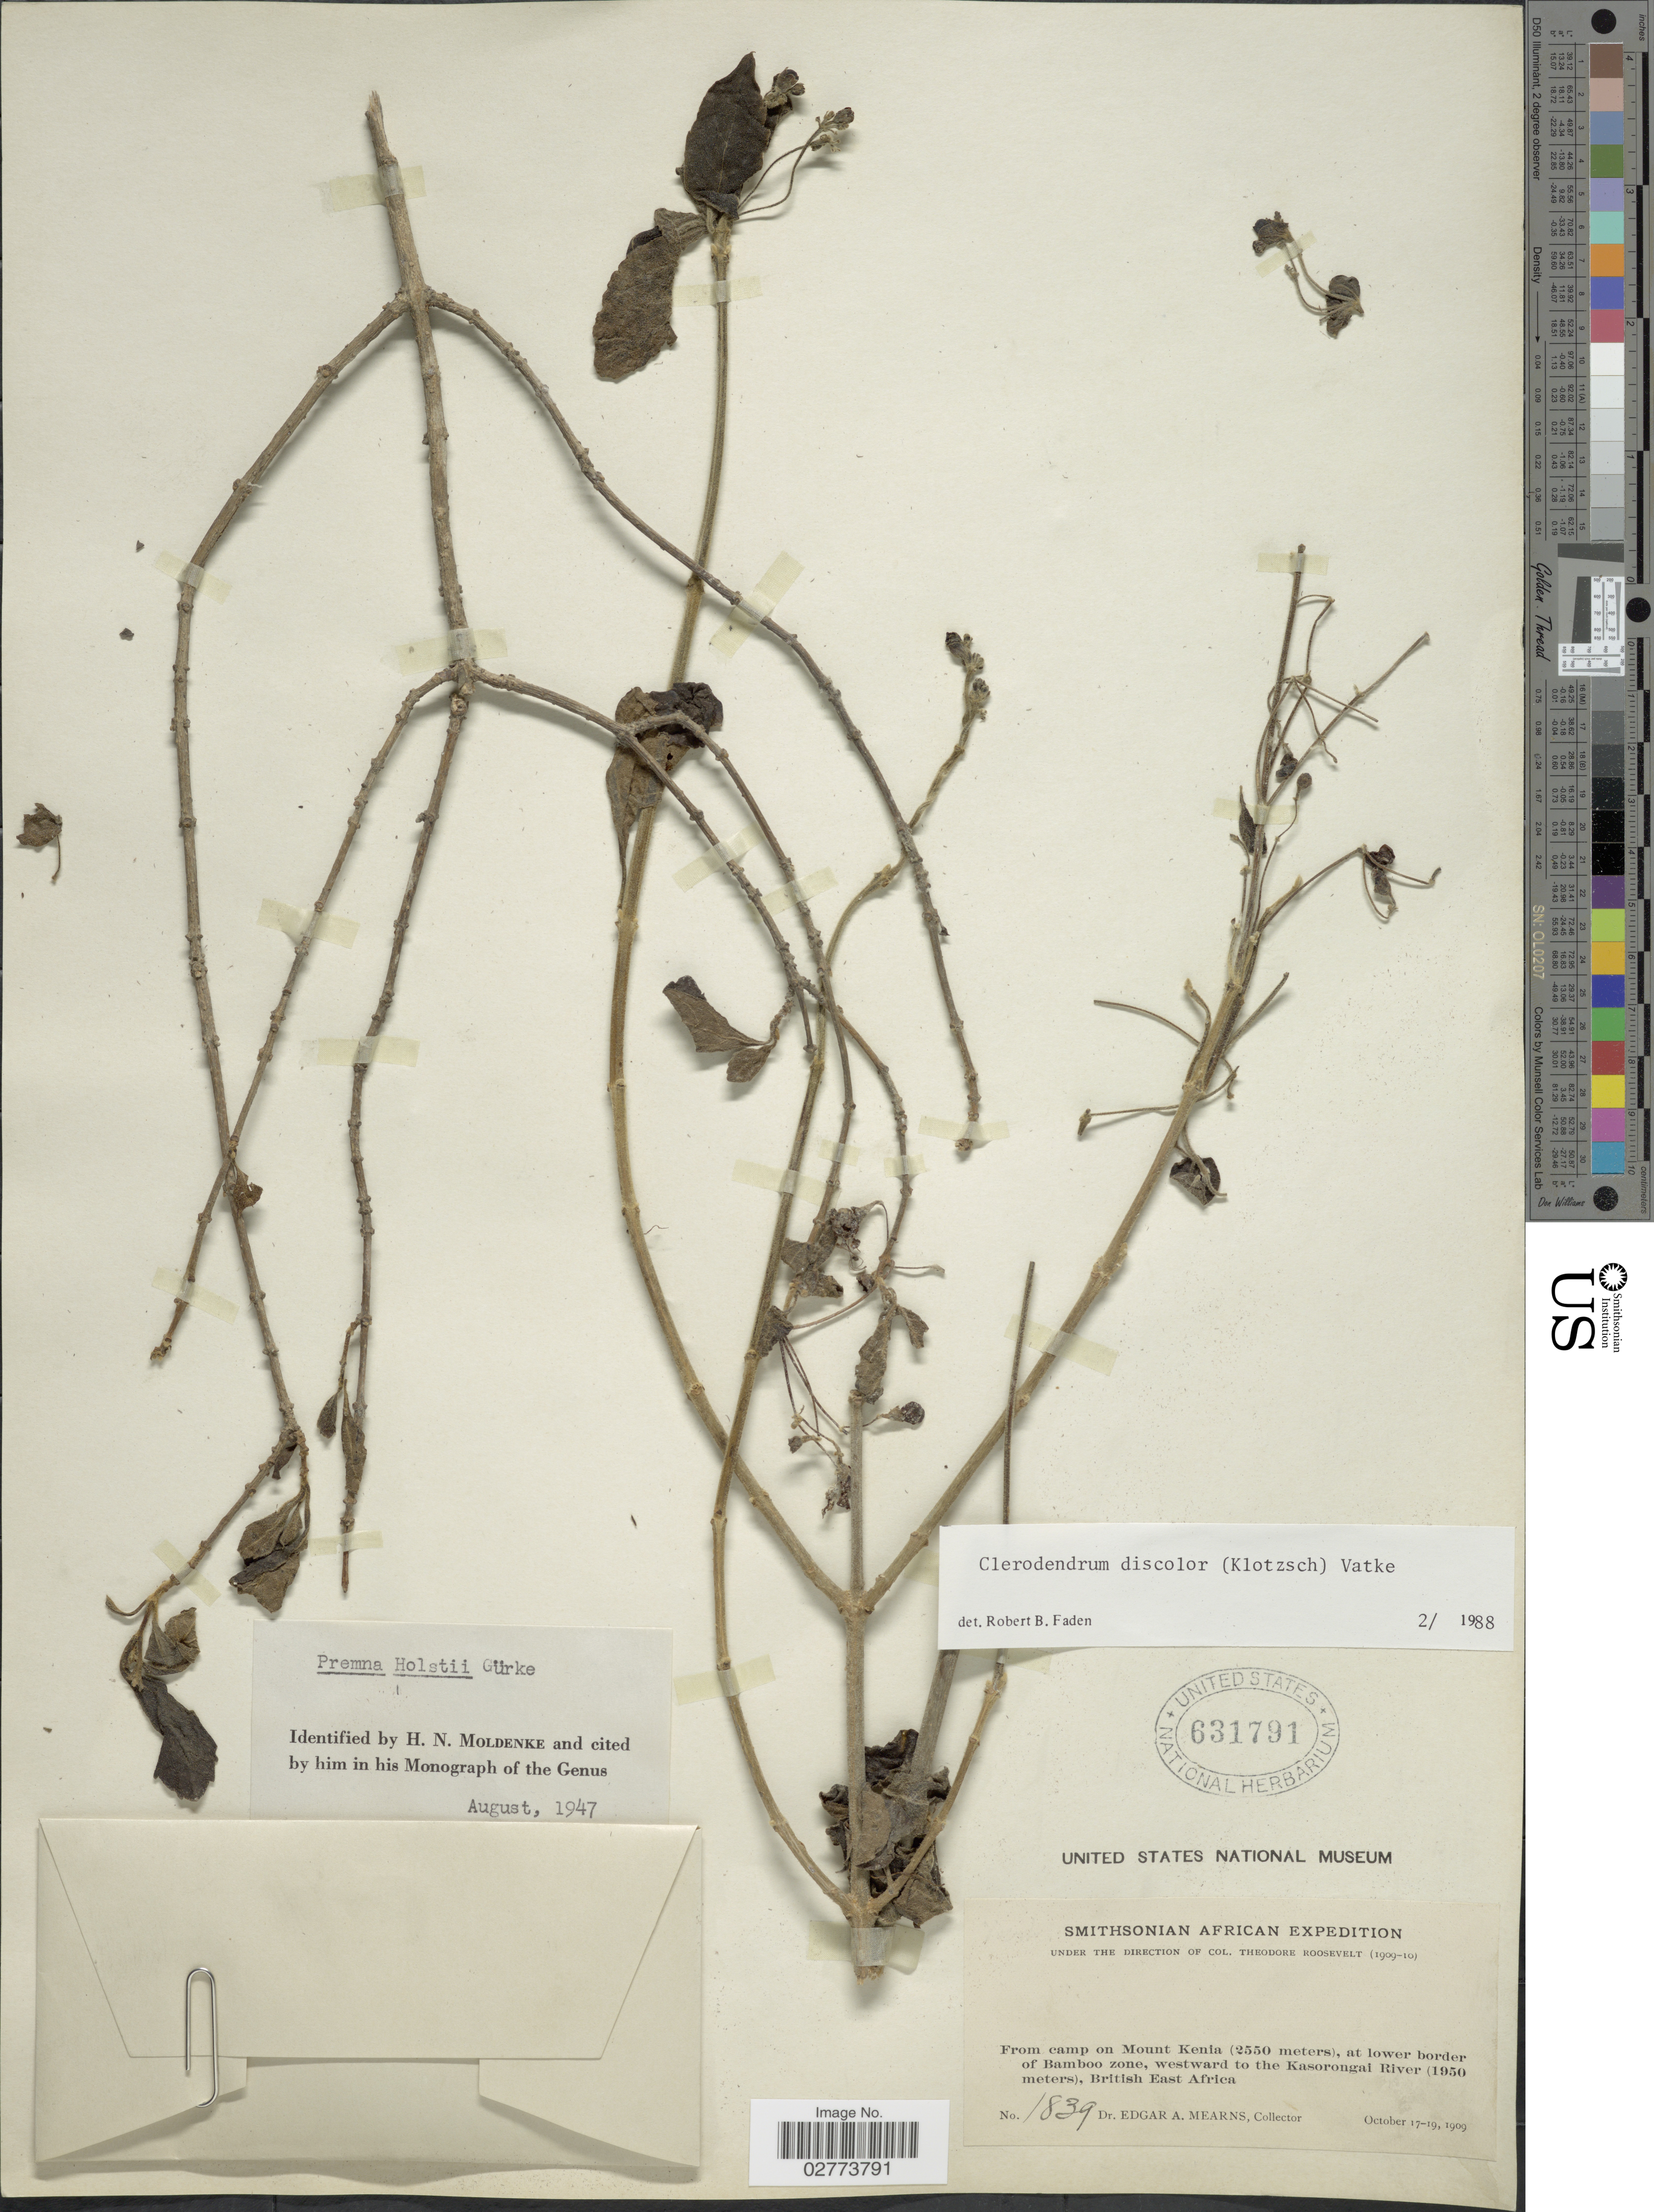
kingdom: Plantae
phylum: Tracheophyta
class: Magnoliopsida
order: Lamiales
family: Lamiaceae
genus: Clerodendrum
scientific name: Clerodendrum discolor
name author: (Klotzsch) Vatke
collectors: E. A. Mearns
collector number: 1839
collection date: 1909-10-17/1909-10-19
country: Kenya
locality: From camp on Mount Kenia, at lower border of Bamboo zone, westward to the Kasorongai River, British East Africa.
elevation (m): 1950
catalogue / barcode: US 631791